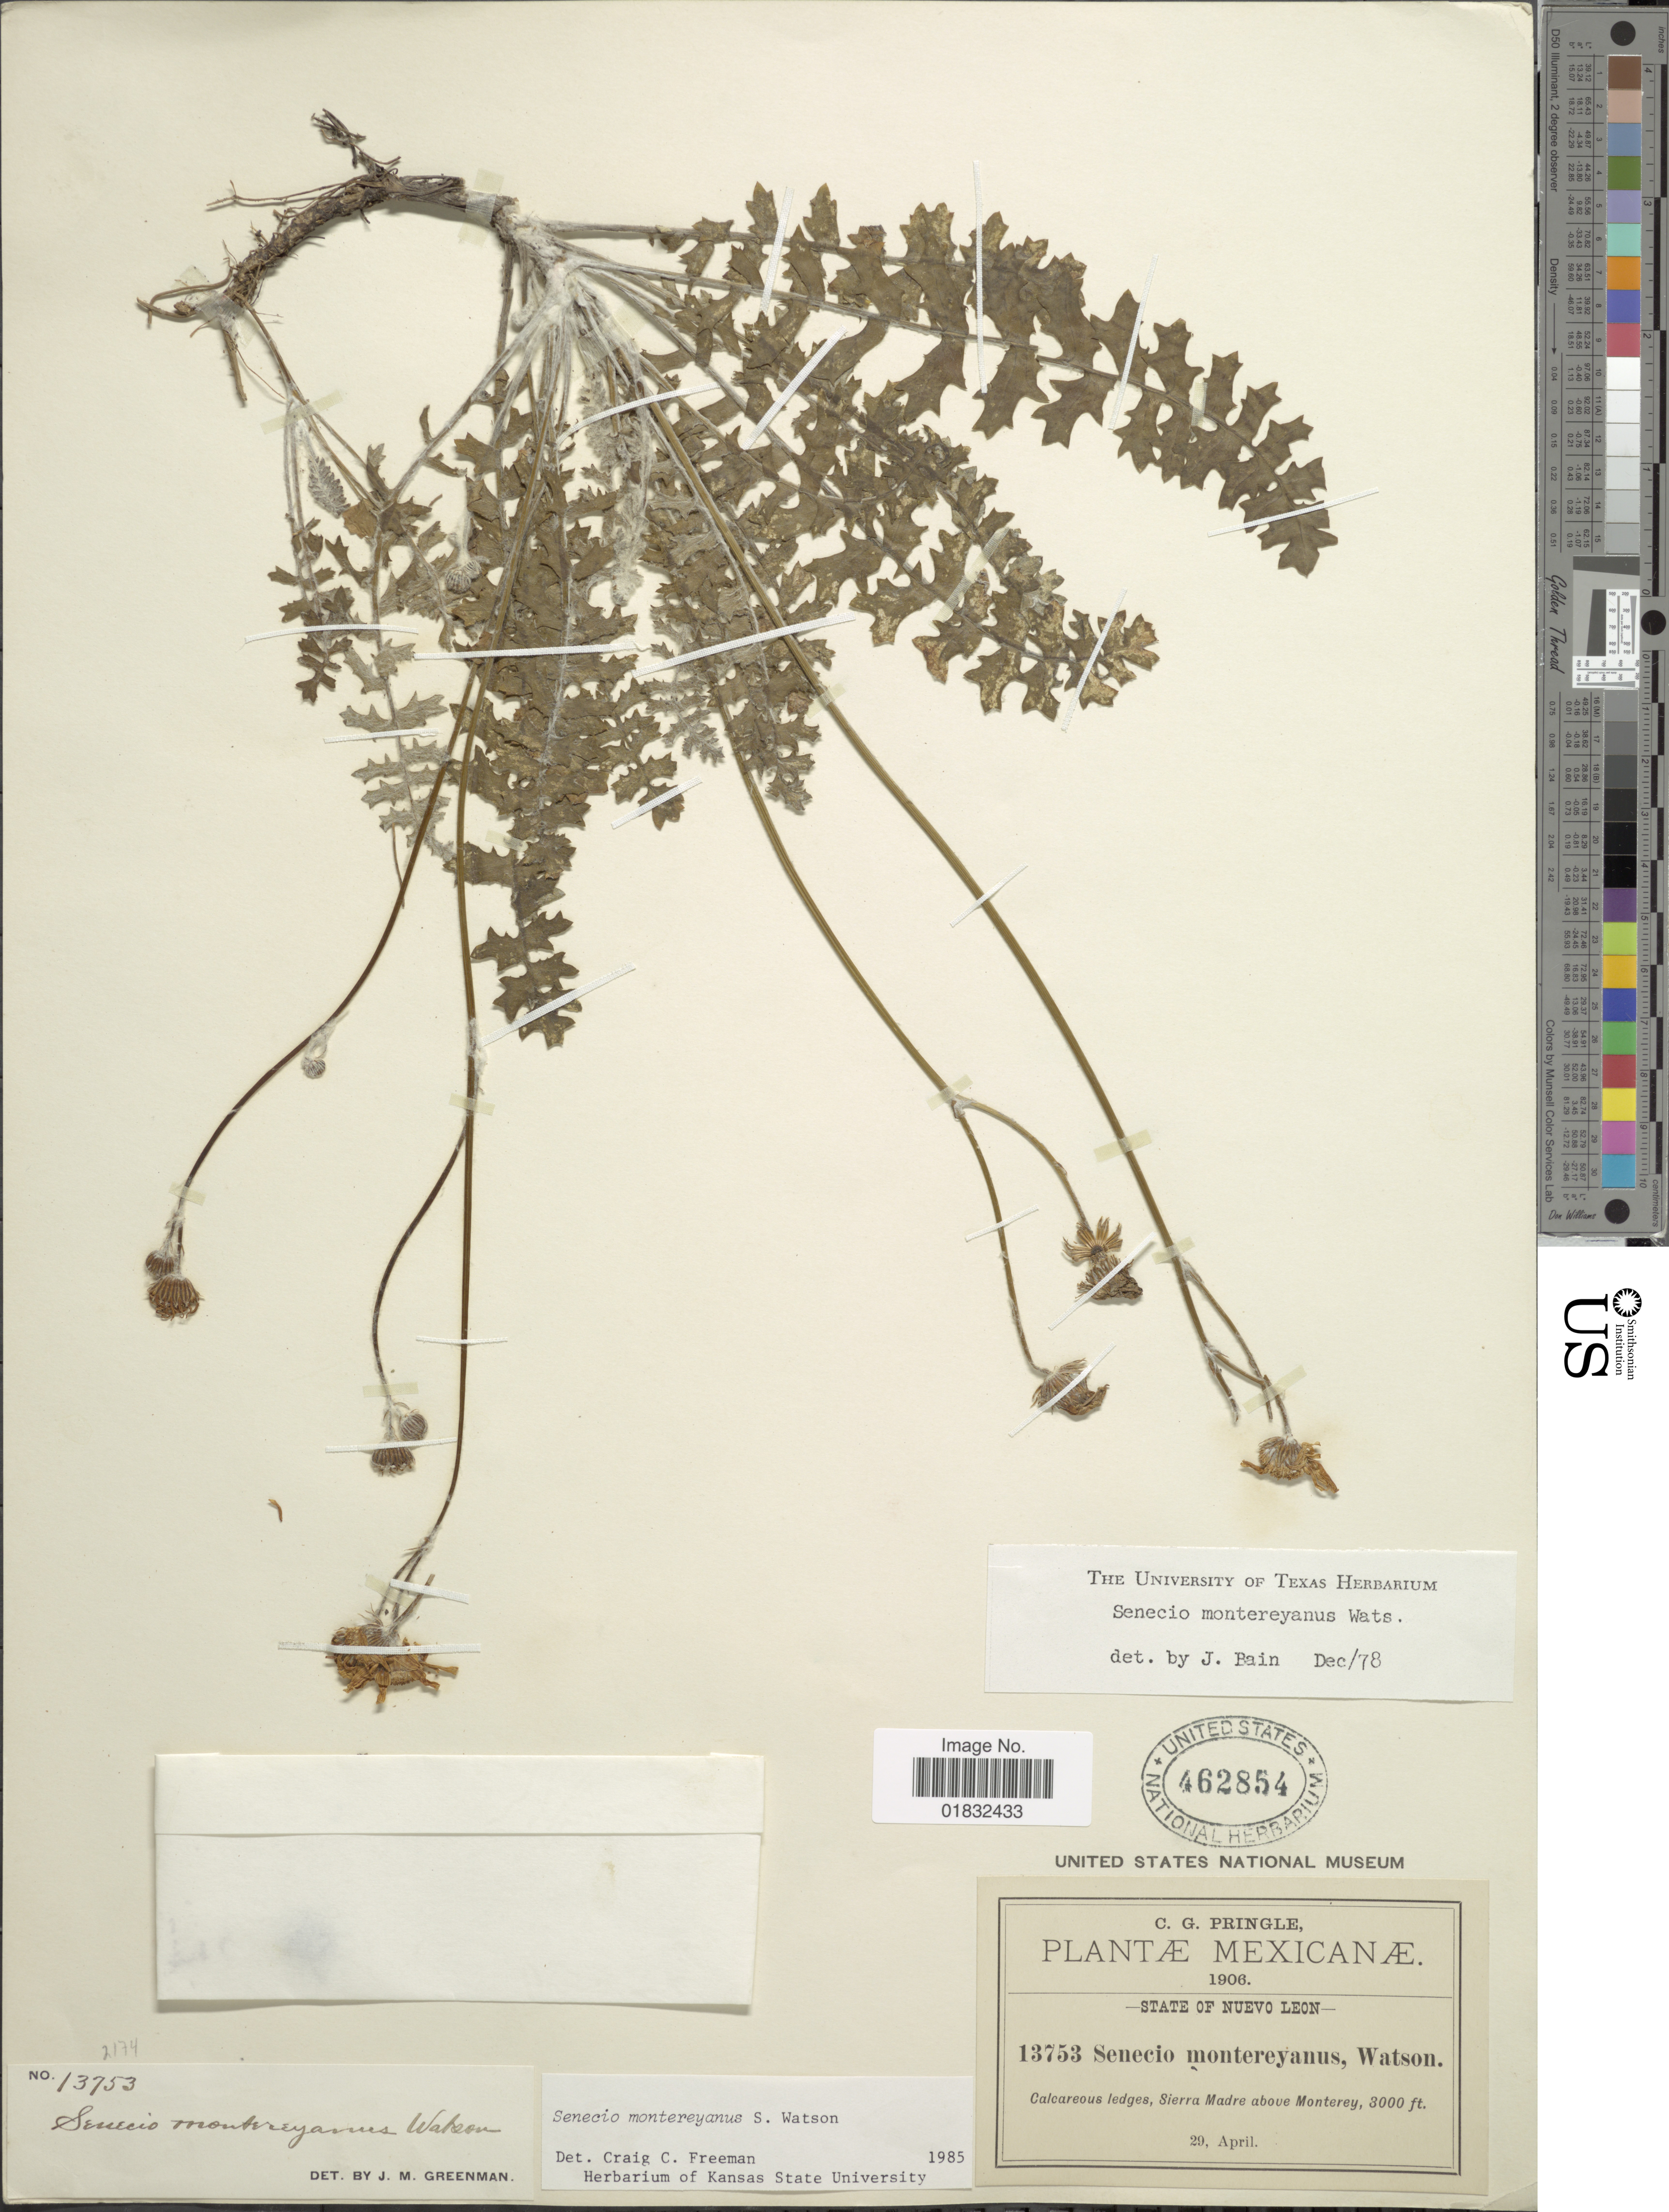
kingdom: Plantae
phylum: Tracheophyta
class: Magnoliopsida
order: Asterales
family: Asteraceae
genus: Packera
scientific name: Packera montereyana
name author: (S. Watson) C. Jeffrey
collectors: C. G. Pringle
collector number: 13753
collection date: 1906-04-29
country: Mexico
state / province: Nuevo León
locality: Calcareous ledges, Sierra Madre above Monterey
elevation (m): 914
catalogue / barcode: US 462854